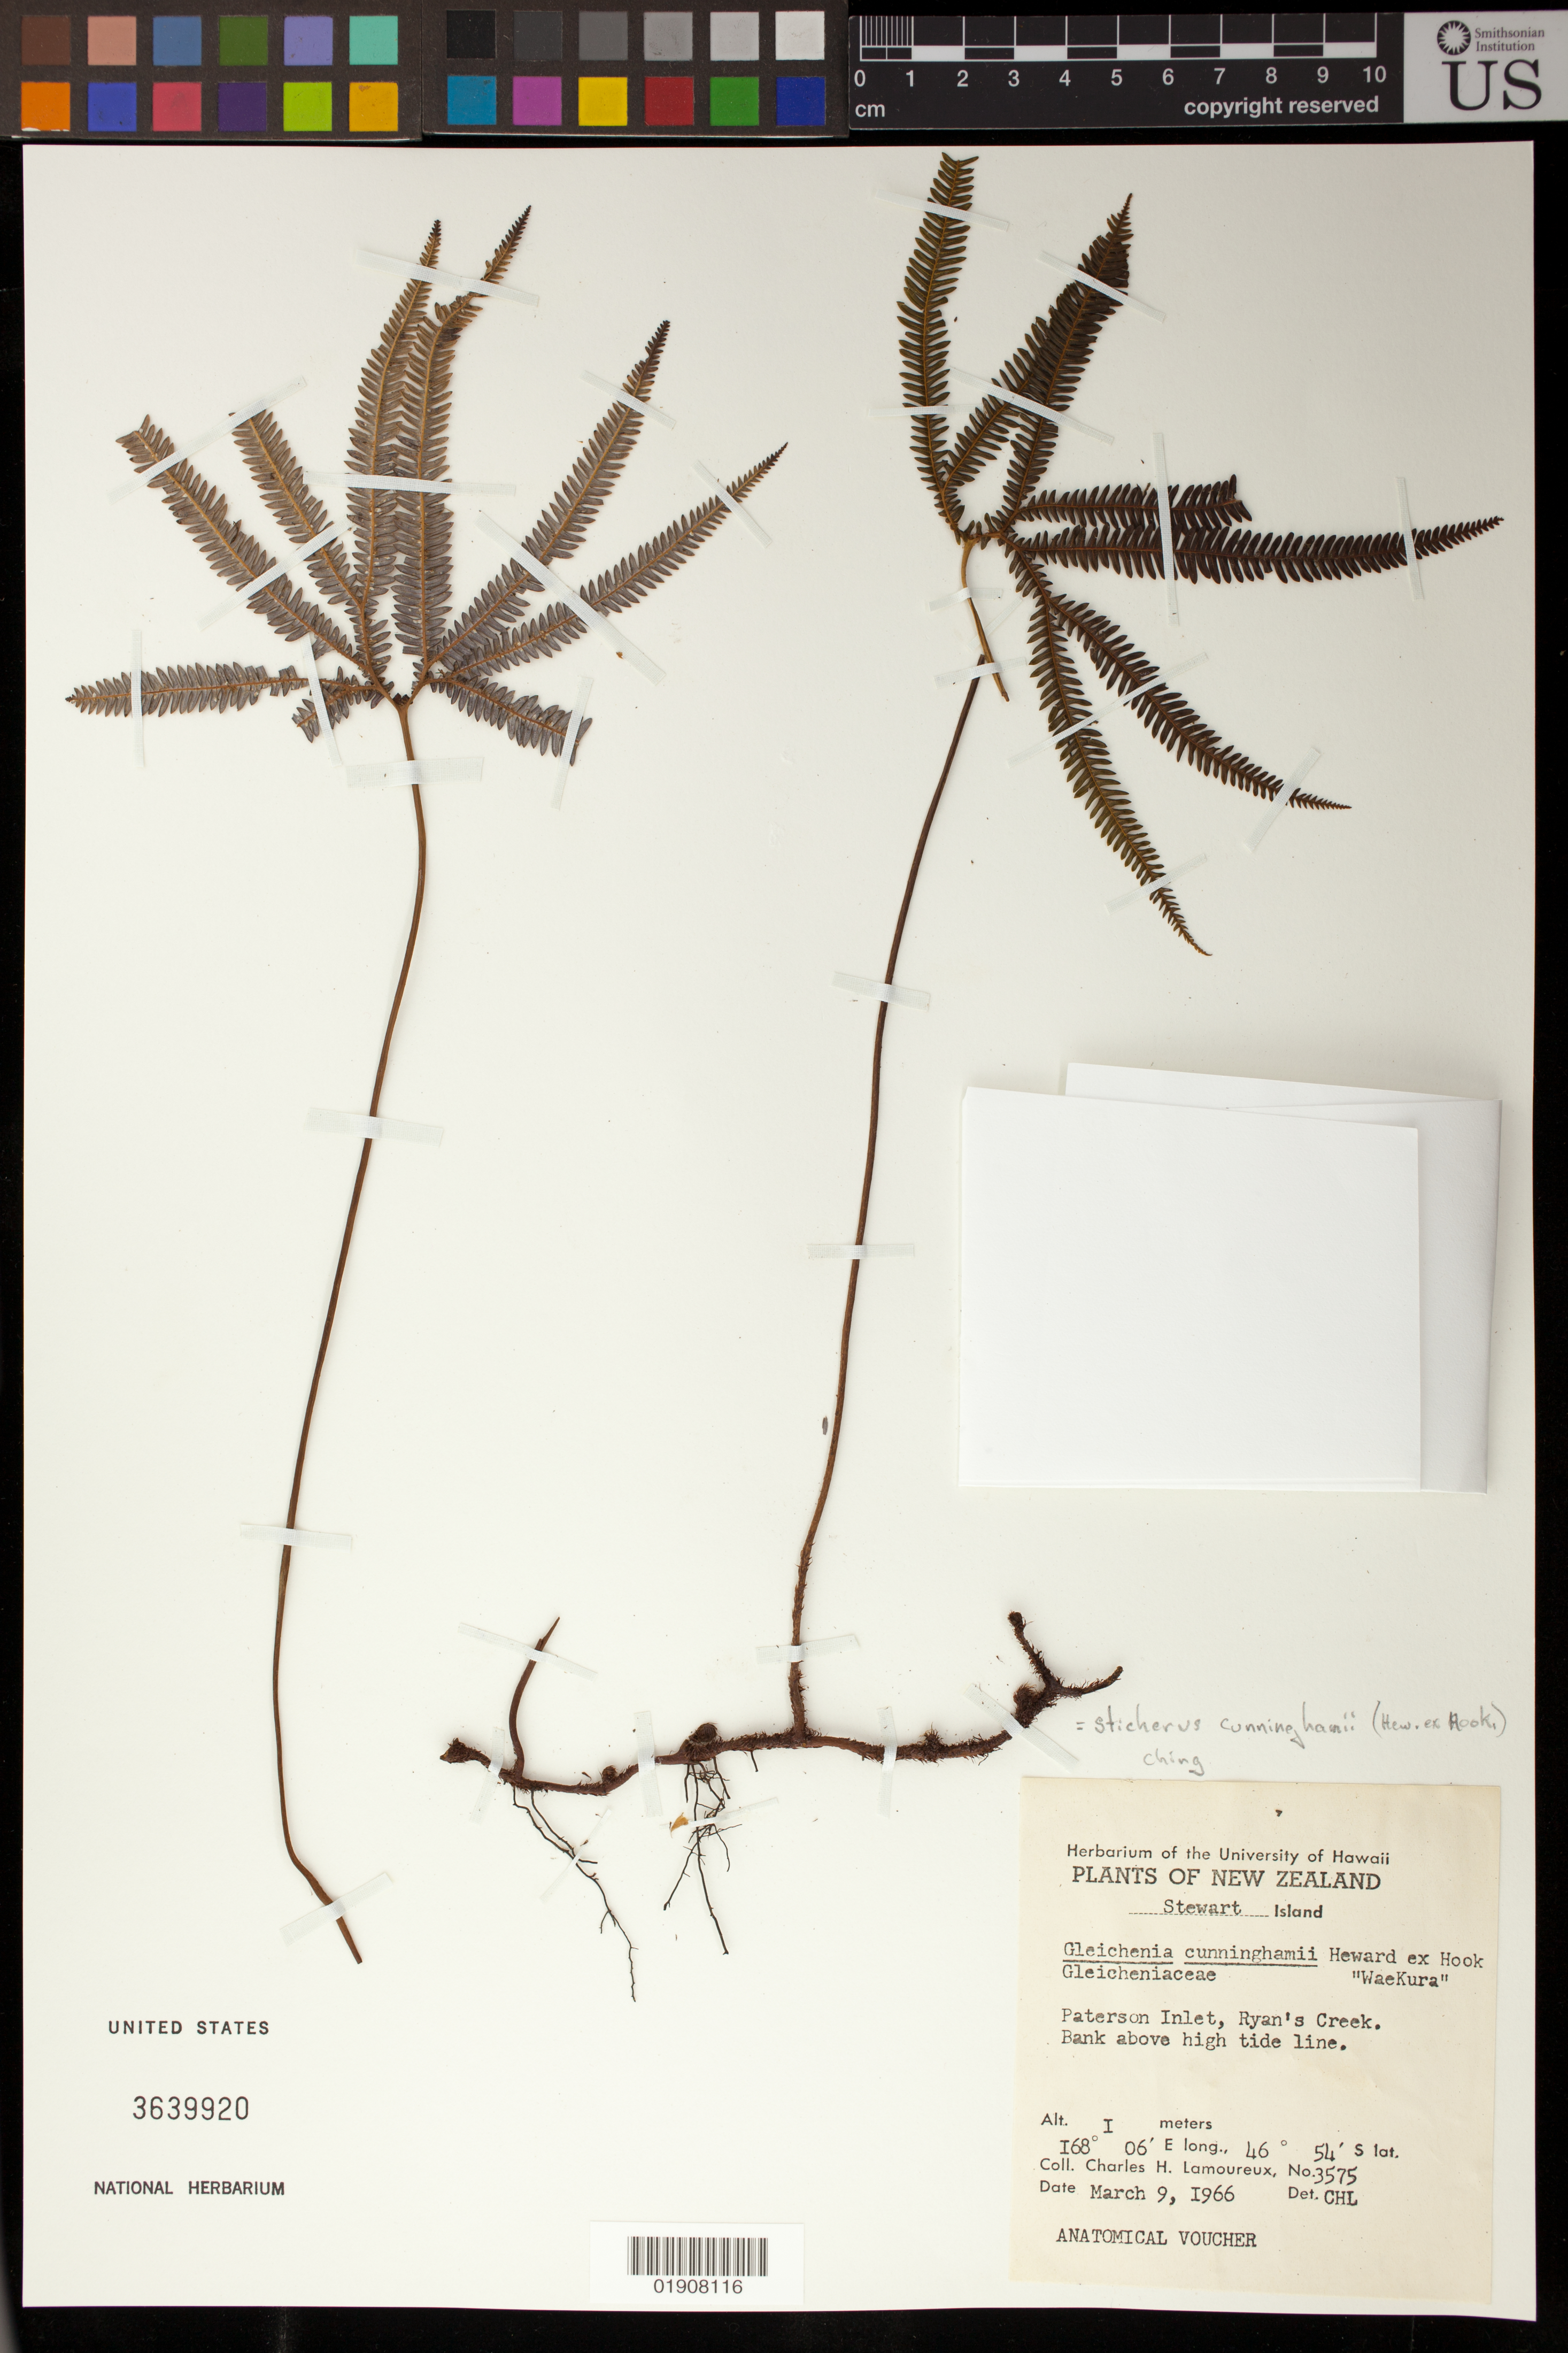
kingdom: Plantae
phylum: Tracheophyta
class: Polypodiopsida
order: Gleicheniales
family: Gleicheniaceae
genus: Sticherus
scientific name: Sticherus cunninghamii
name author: (Heward ex Hook.) Ching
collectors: C. H. Lamoureux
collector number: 3575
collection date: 1966-03-09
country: New Zealand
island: Stewart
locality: New Zealand, Stewart Island, Paterson Inlet, Ryan's Creek.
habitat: Bank above high tide line.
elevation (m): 1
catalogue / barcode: US 3639920